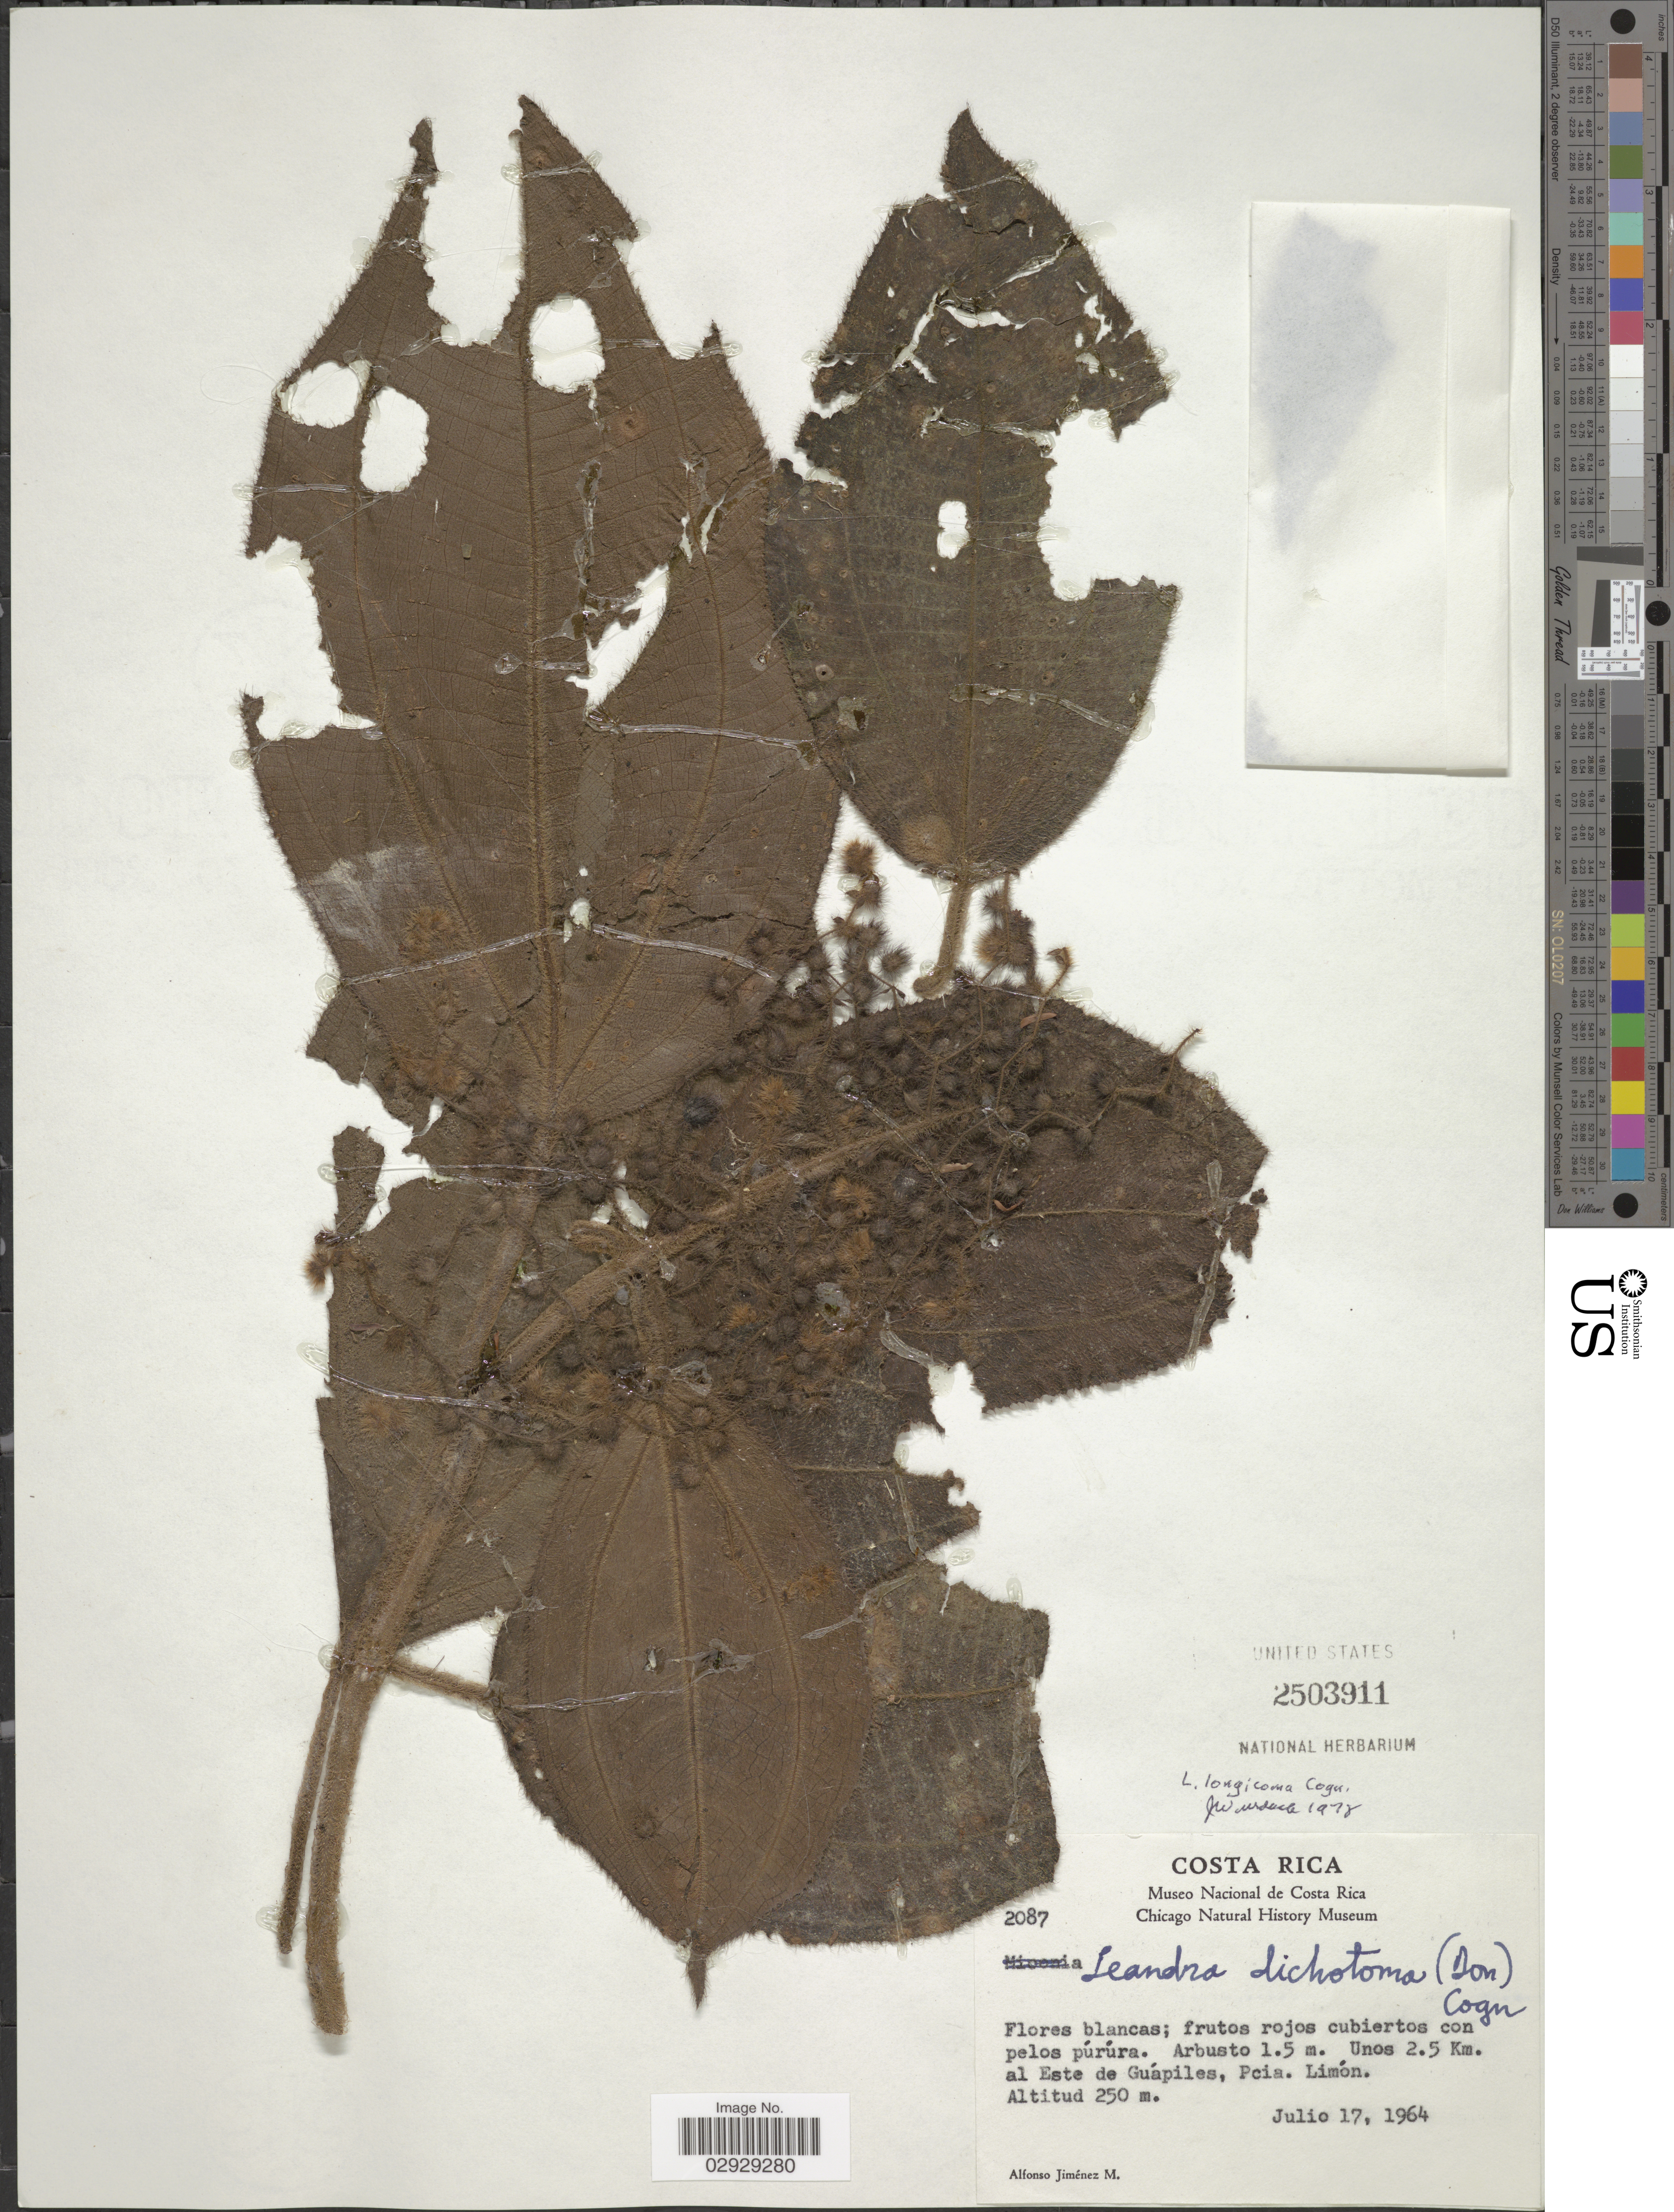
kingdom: Plantae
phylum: Tracheophyta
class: Magnoliopsida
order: Myrtales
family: Melastomataceae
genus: Leandra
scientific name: Leandra longicoma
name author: Cogn.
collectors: A. Jimenez M.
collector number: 2087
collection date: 1964-07-17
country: Costa Rica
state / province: Limón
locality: Unos 2.5 Km. al Este de Guápiles, Pcia. Limón.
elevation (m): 250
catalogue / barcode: US 2503911